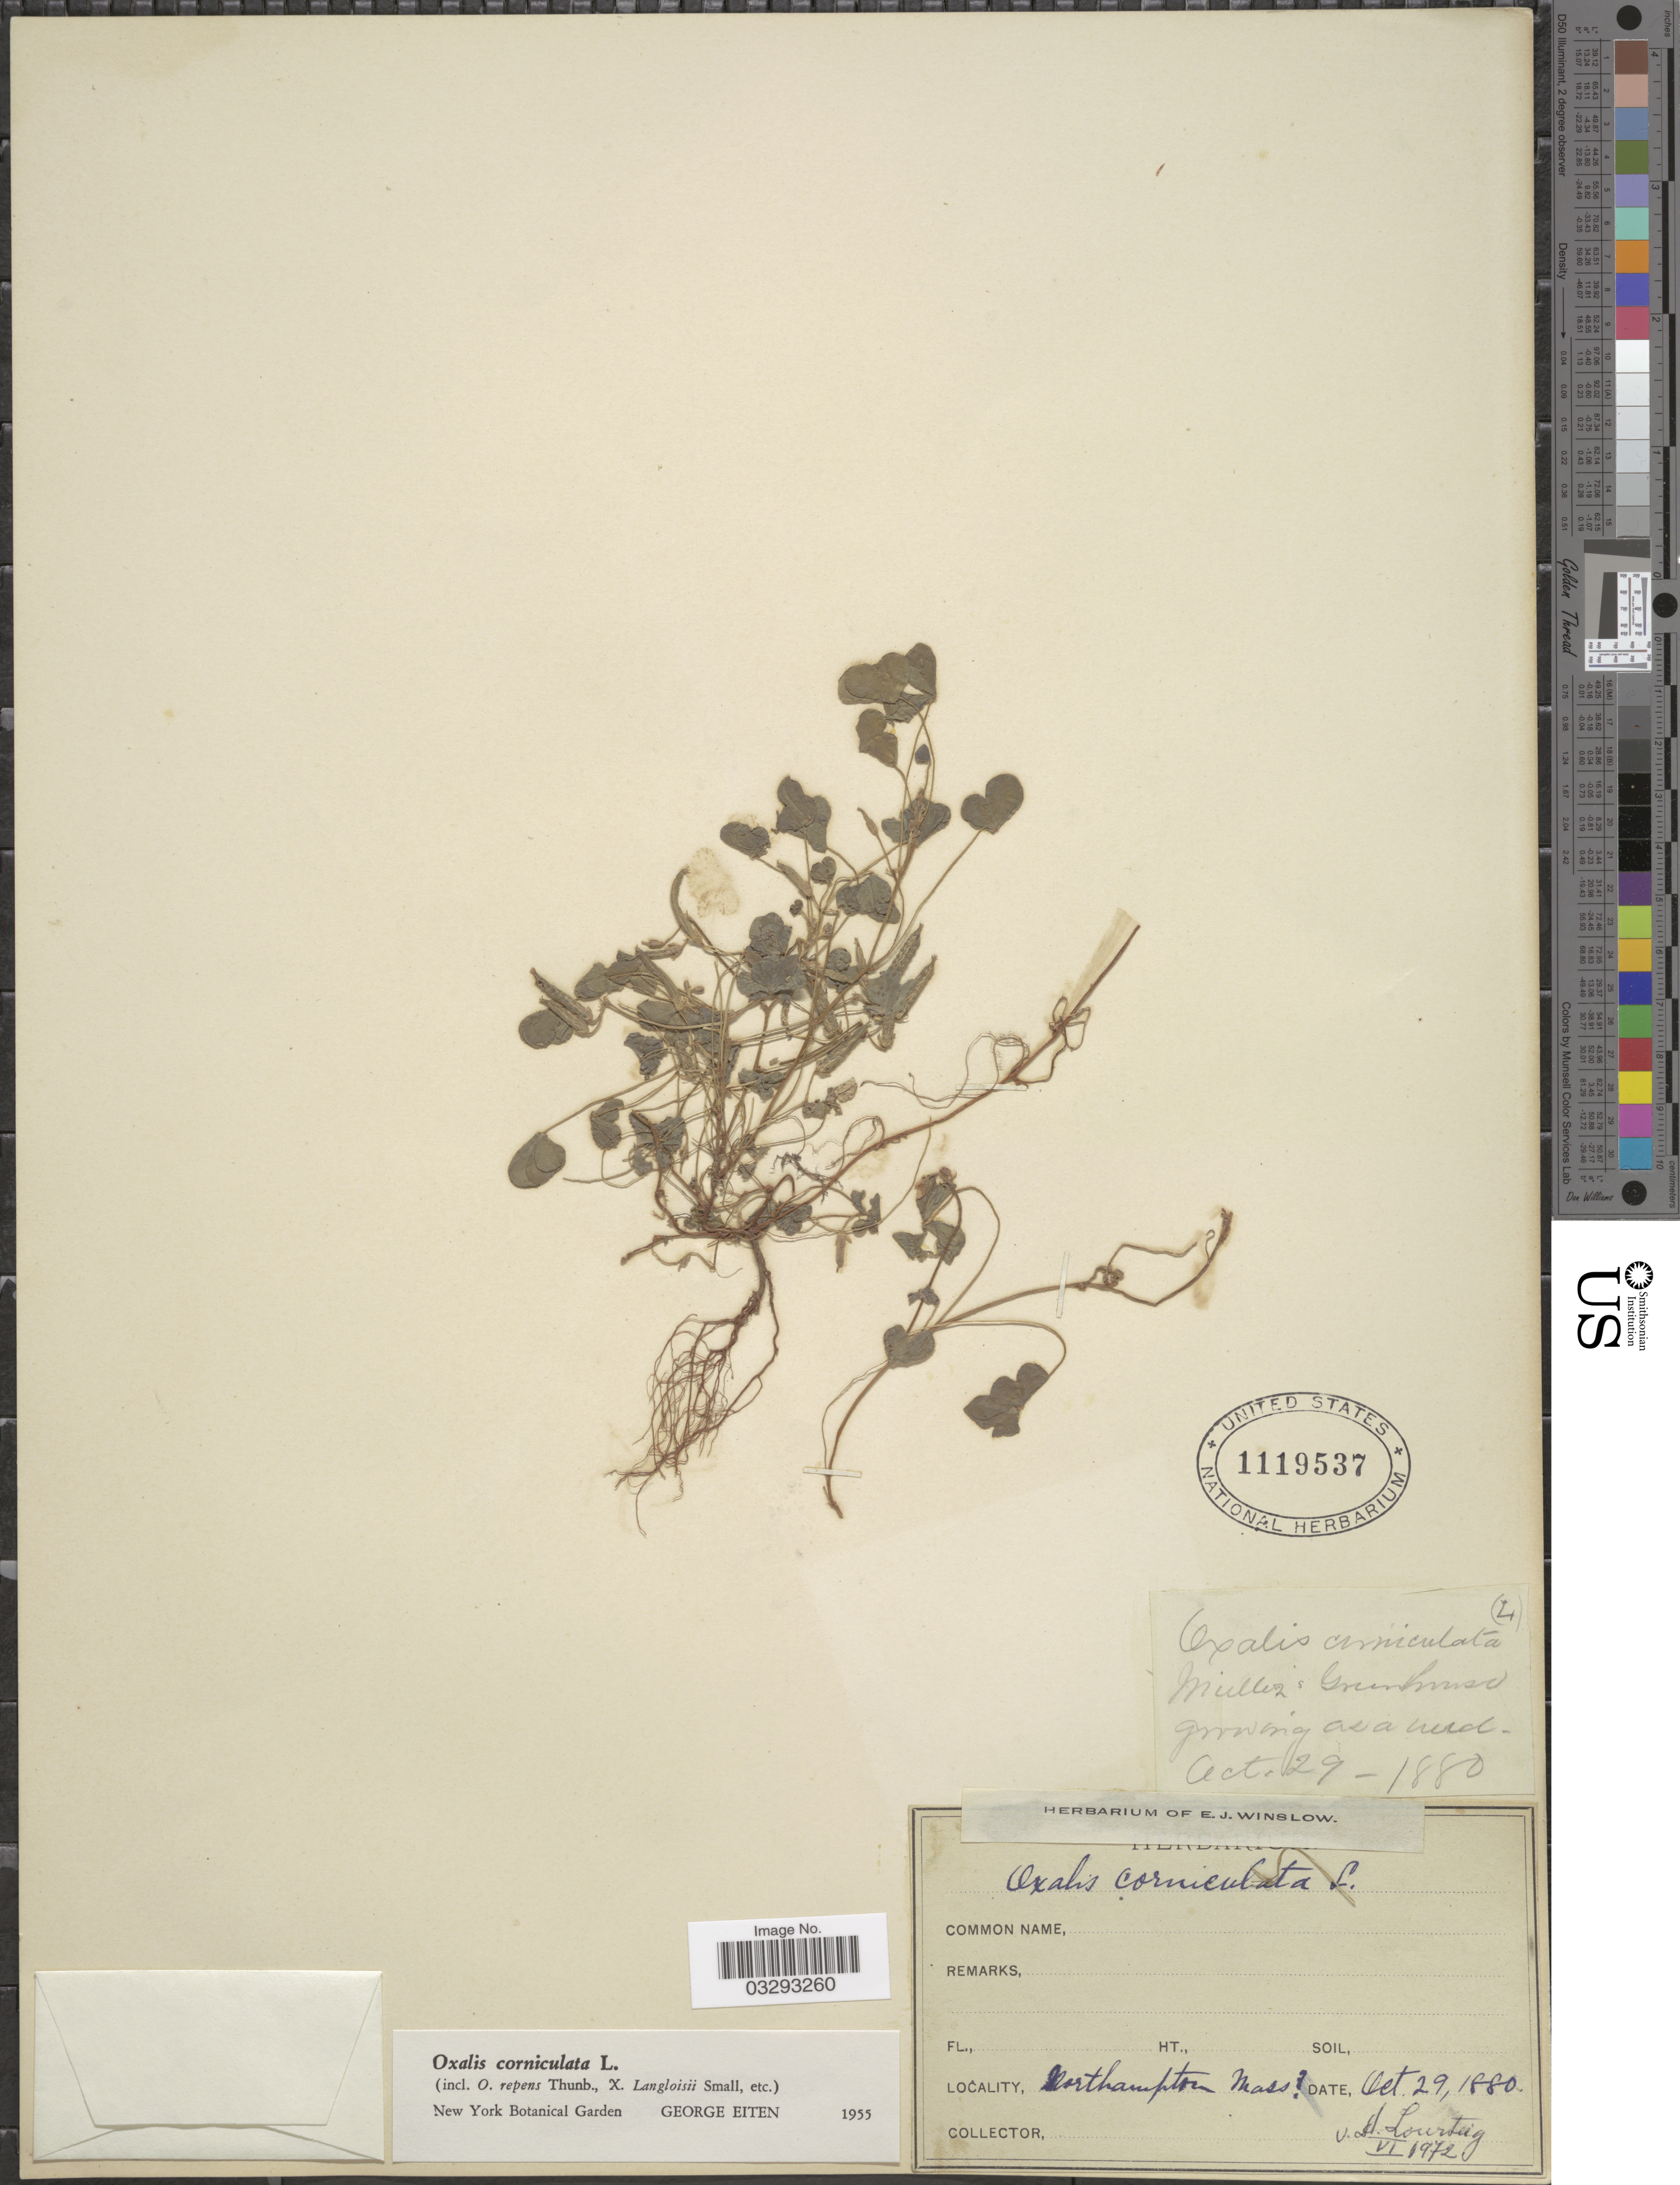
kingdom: Plantae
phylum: Tracheophyta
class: Magnoliopsida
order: Oxalidales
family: Oxalidaceae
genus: Oxalis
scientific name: Oxalis corniculata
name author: L.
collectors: ex herb. E. J. Winslow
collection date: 1880-10-29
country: United States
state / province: Massachusetts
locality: Northampton.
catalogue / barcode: US 1119537